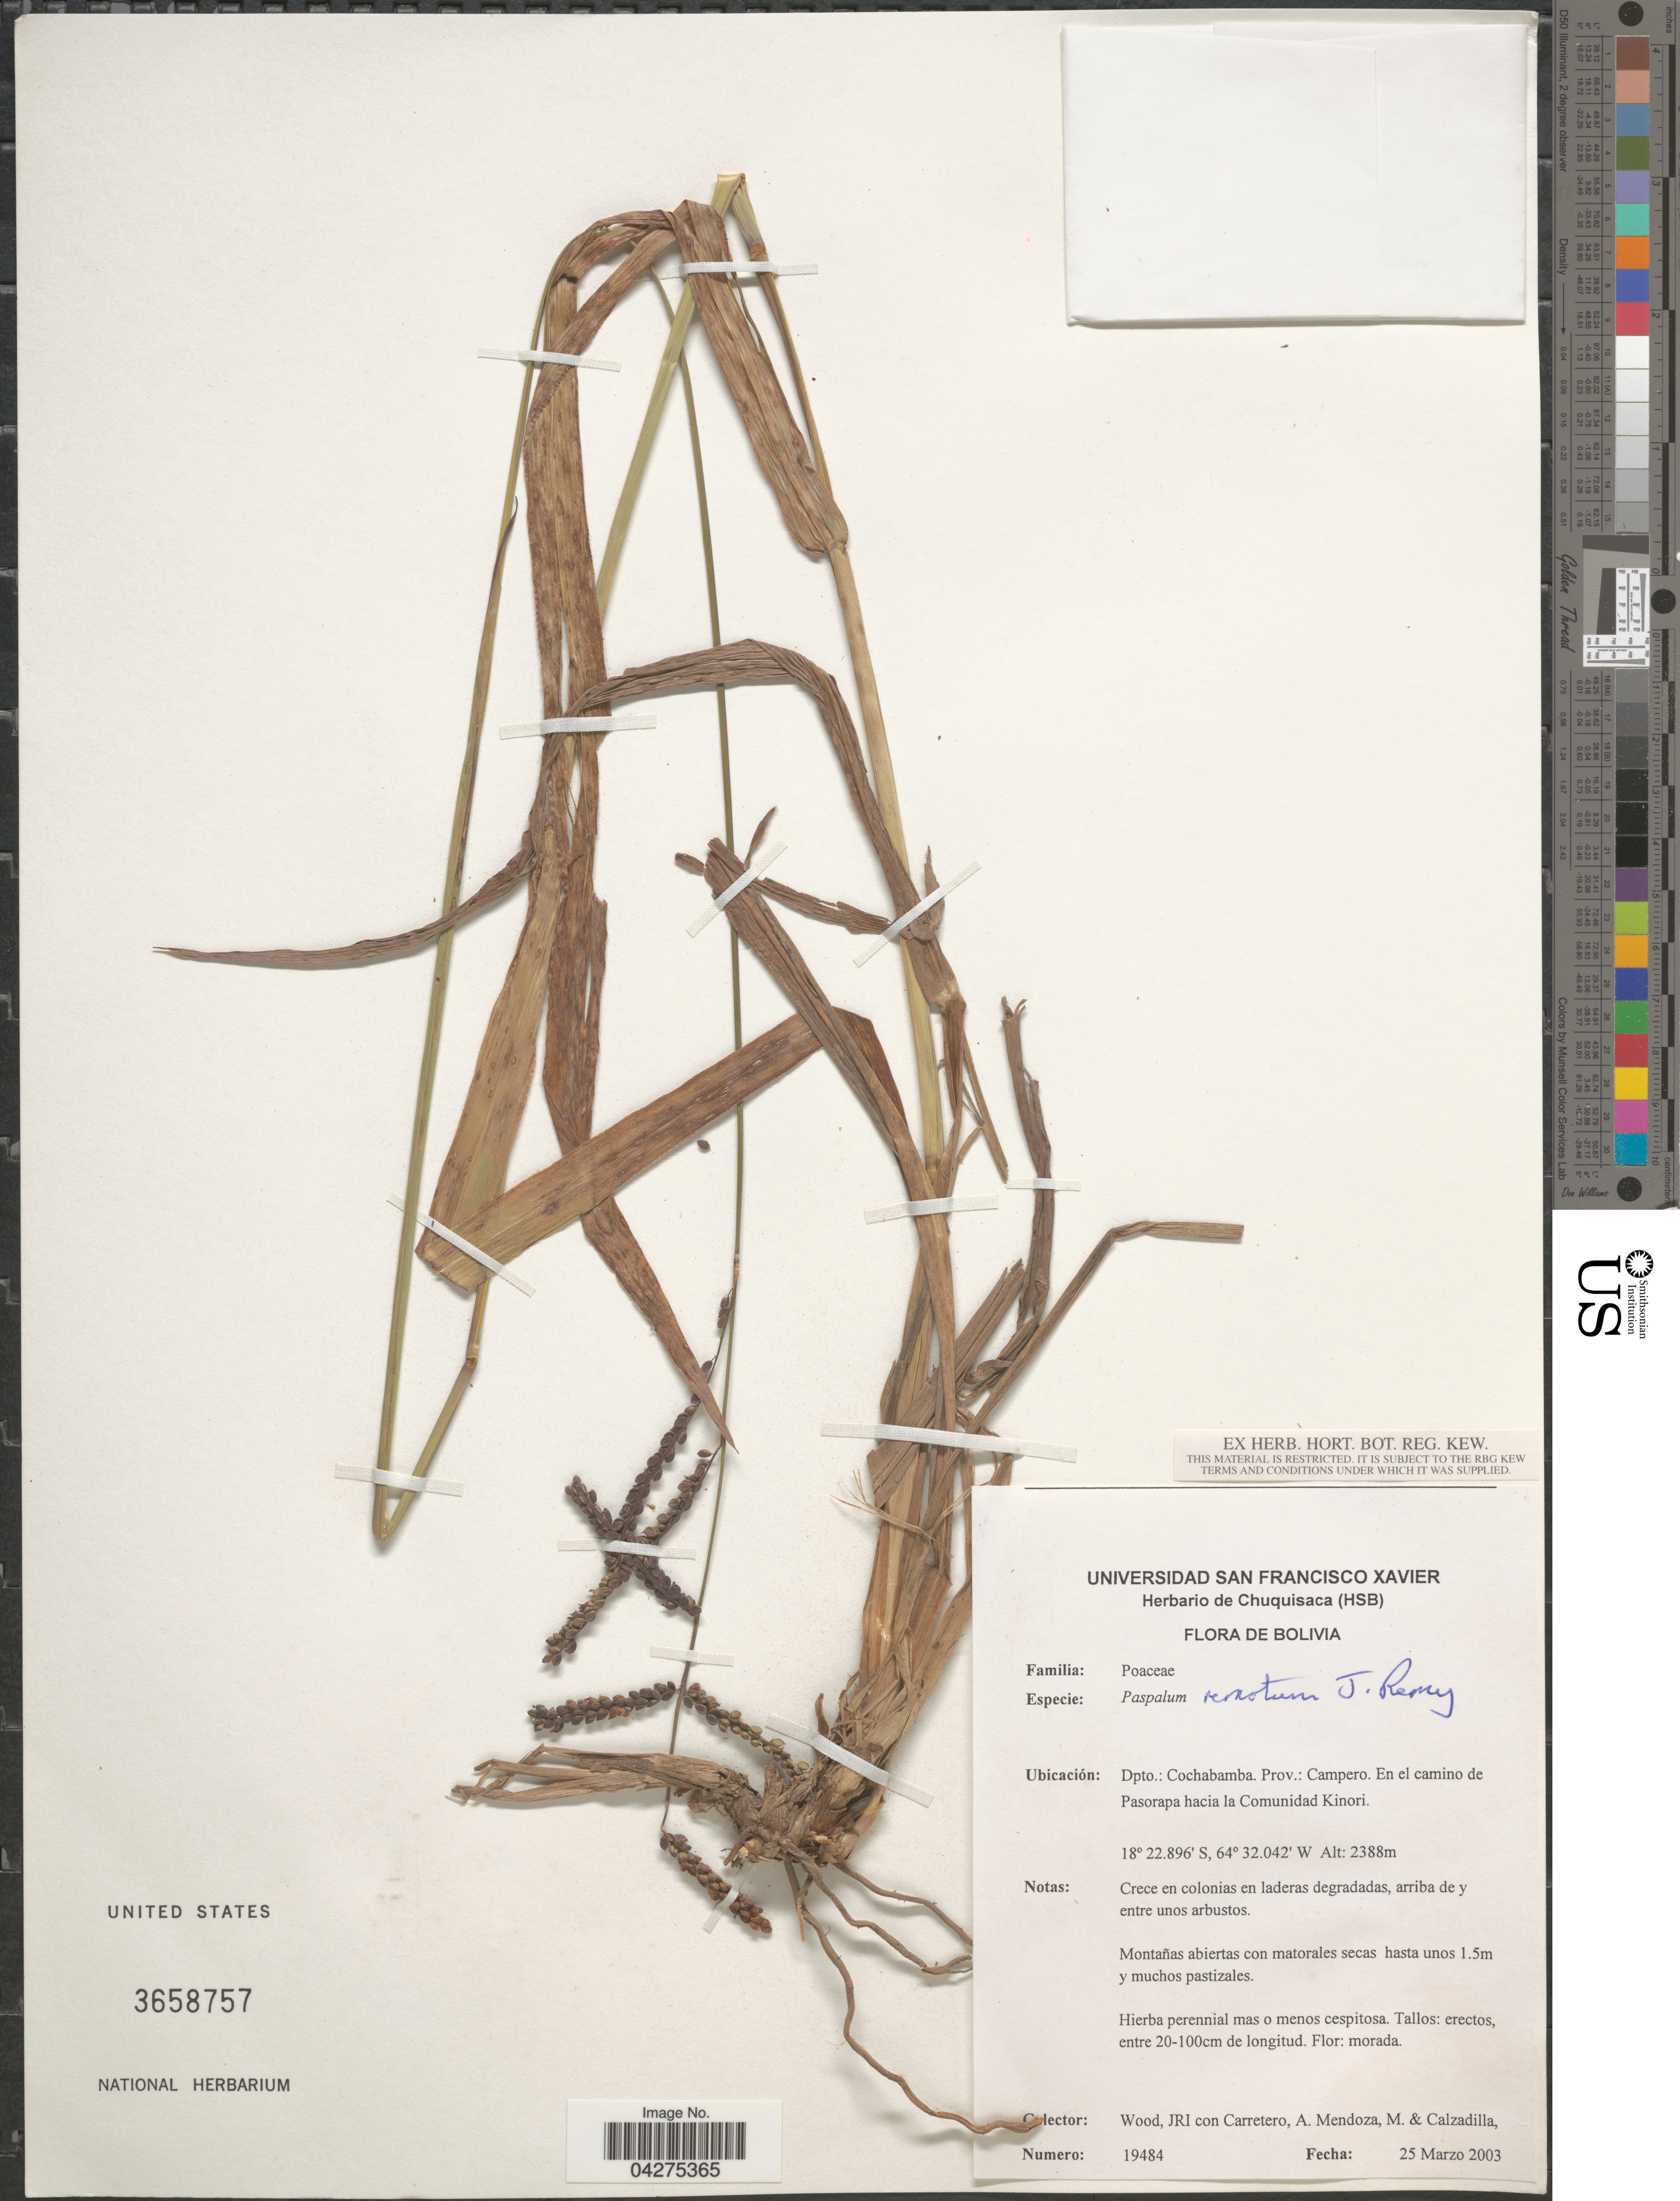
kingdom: Plantae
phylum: Tracheophyta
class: Liliopsida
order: Poales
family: Poaceae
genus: Paspalum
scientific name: Paspalum remotum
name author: J. Rémy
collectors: J. R. I. Wood, A. Carretero, M. Mendoza & Calzadilla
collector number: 19484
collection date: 2003-03-25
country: Bolivia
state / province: Cochabamba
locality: Dpto.: Cochabama. Prov.: Campero. En el camino de Pasorapa hacia la Comunidad Kinori.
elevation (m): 2388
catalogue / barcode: US 3658757